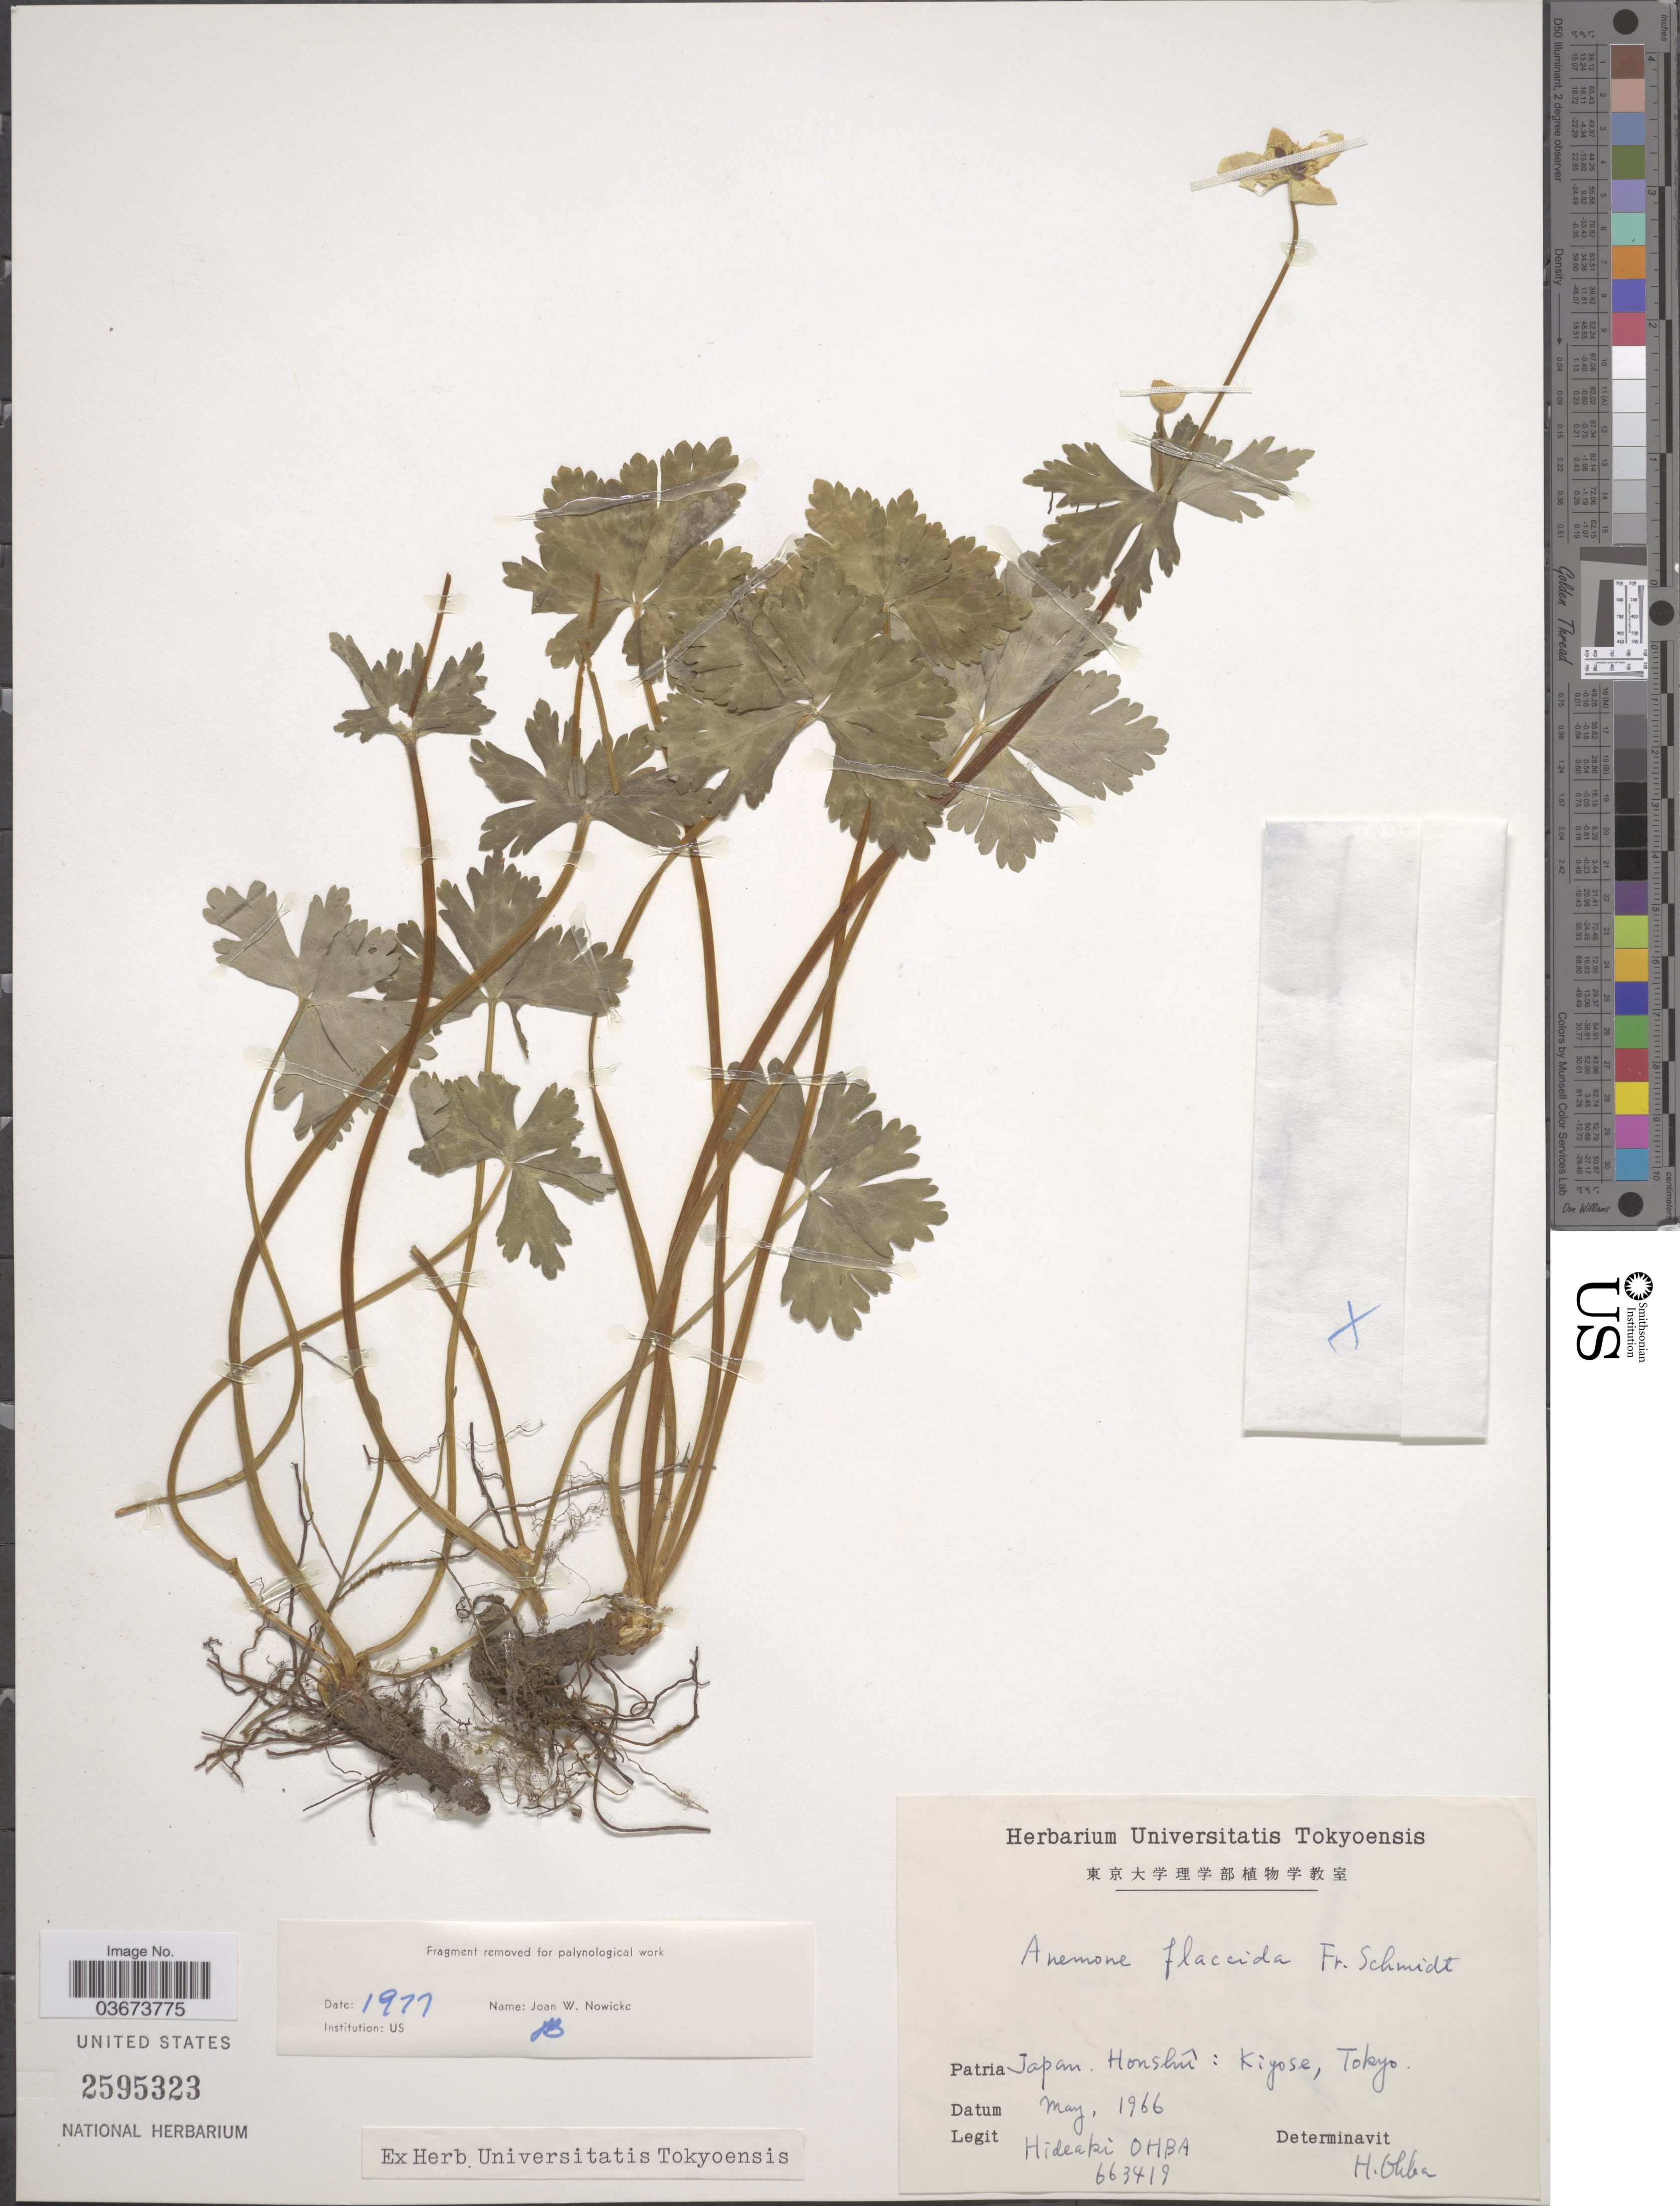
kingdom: Plantae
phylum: Tracheophyta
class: Magnoliopsida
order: Ranunculales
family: Ranunculaceae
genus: Anemone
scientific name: Anemone flaccida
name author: F. Schmidt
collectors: H. Ohba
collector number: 663419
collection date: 1966-05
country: Japan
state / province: Tokyo, Federal City of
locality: Honshû: Kiyose, Tokyo.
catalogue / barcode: US 2595323